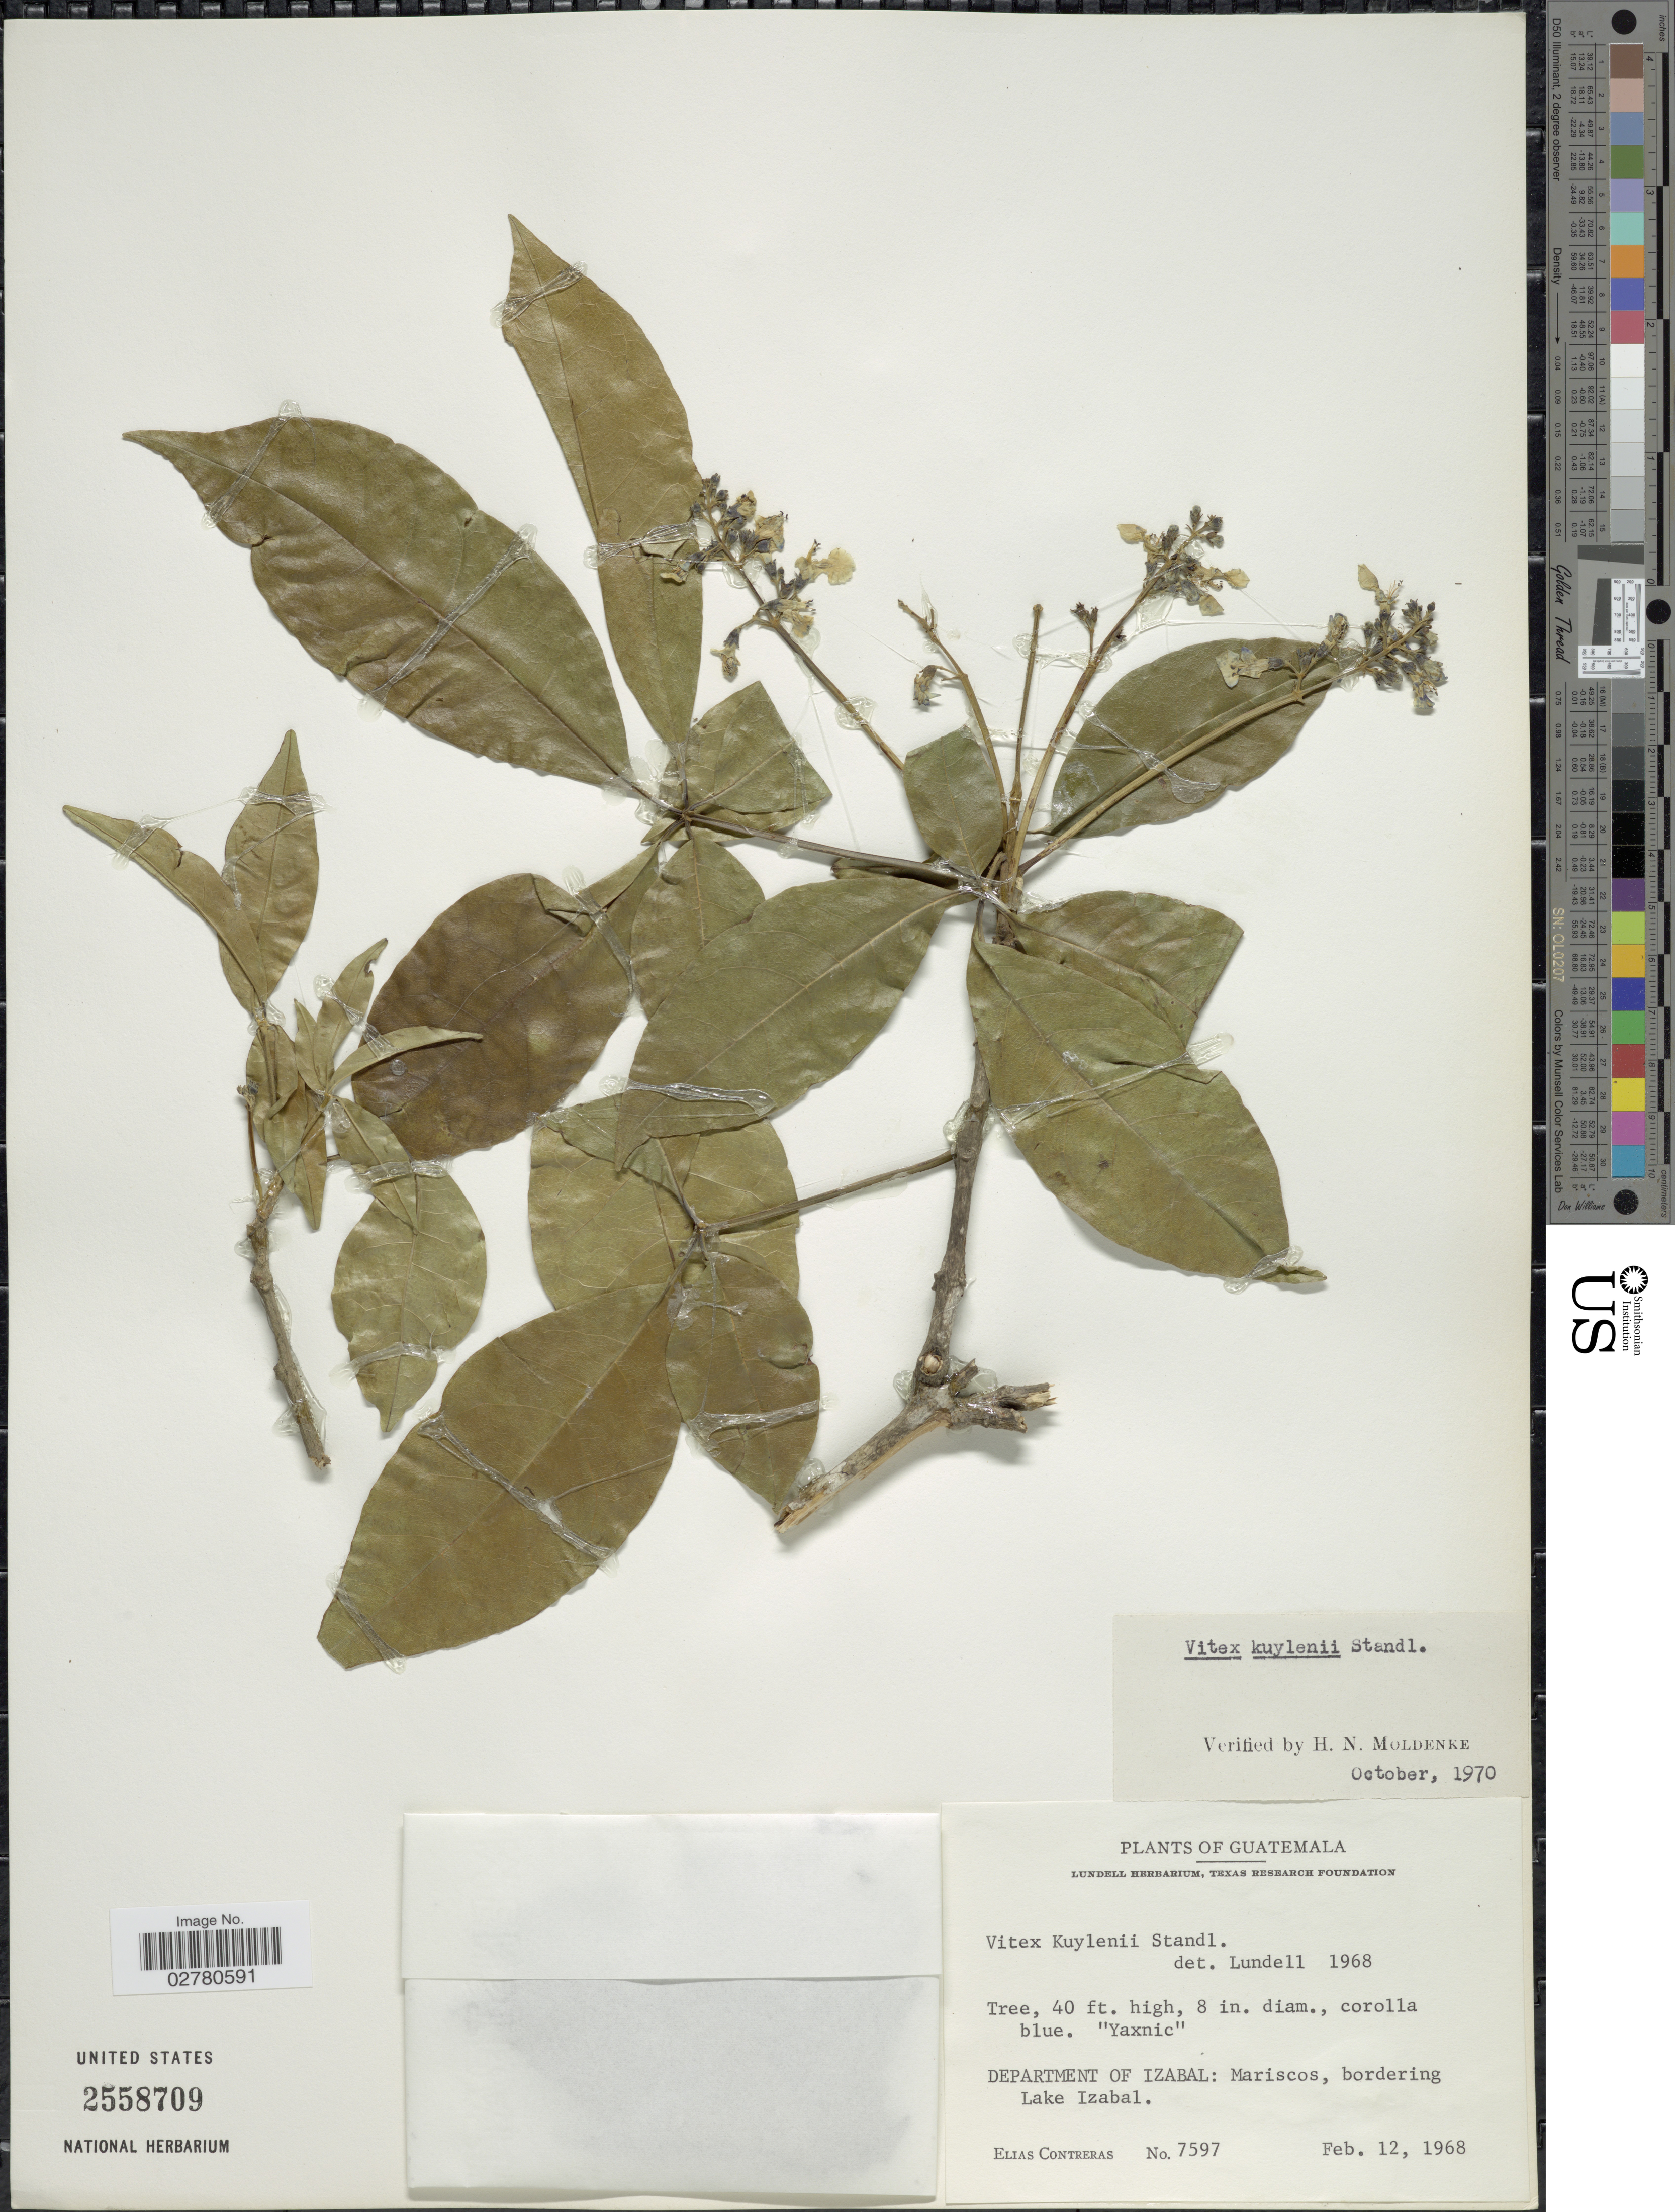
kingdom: Plantae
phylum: Tracheophyta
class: Magnoliopsida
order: Lamiales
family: Lamiaceae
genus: Vitex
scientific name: Vitex kuylenii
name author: Standl.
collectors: E. Contreras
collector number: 7597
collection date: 1968-02-12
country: Guatemala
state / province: Izabal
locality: Department of Izabal: Mariscos, bordering Lake Izabal.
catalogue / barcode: US 2558709